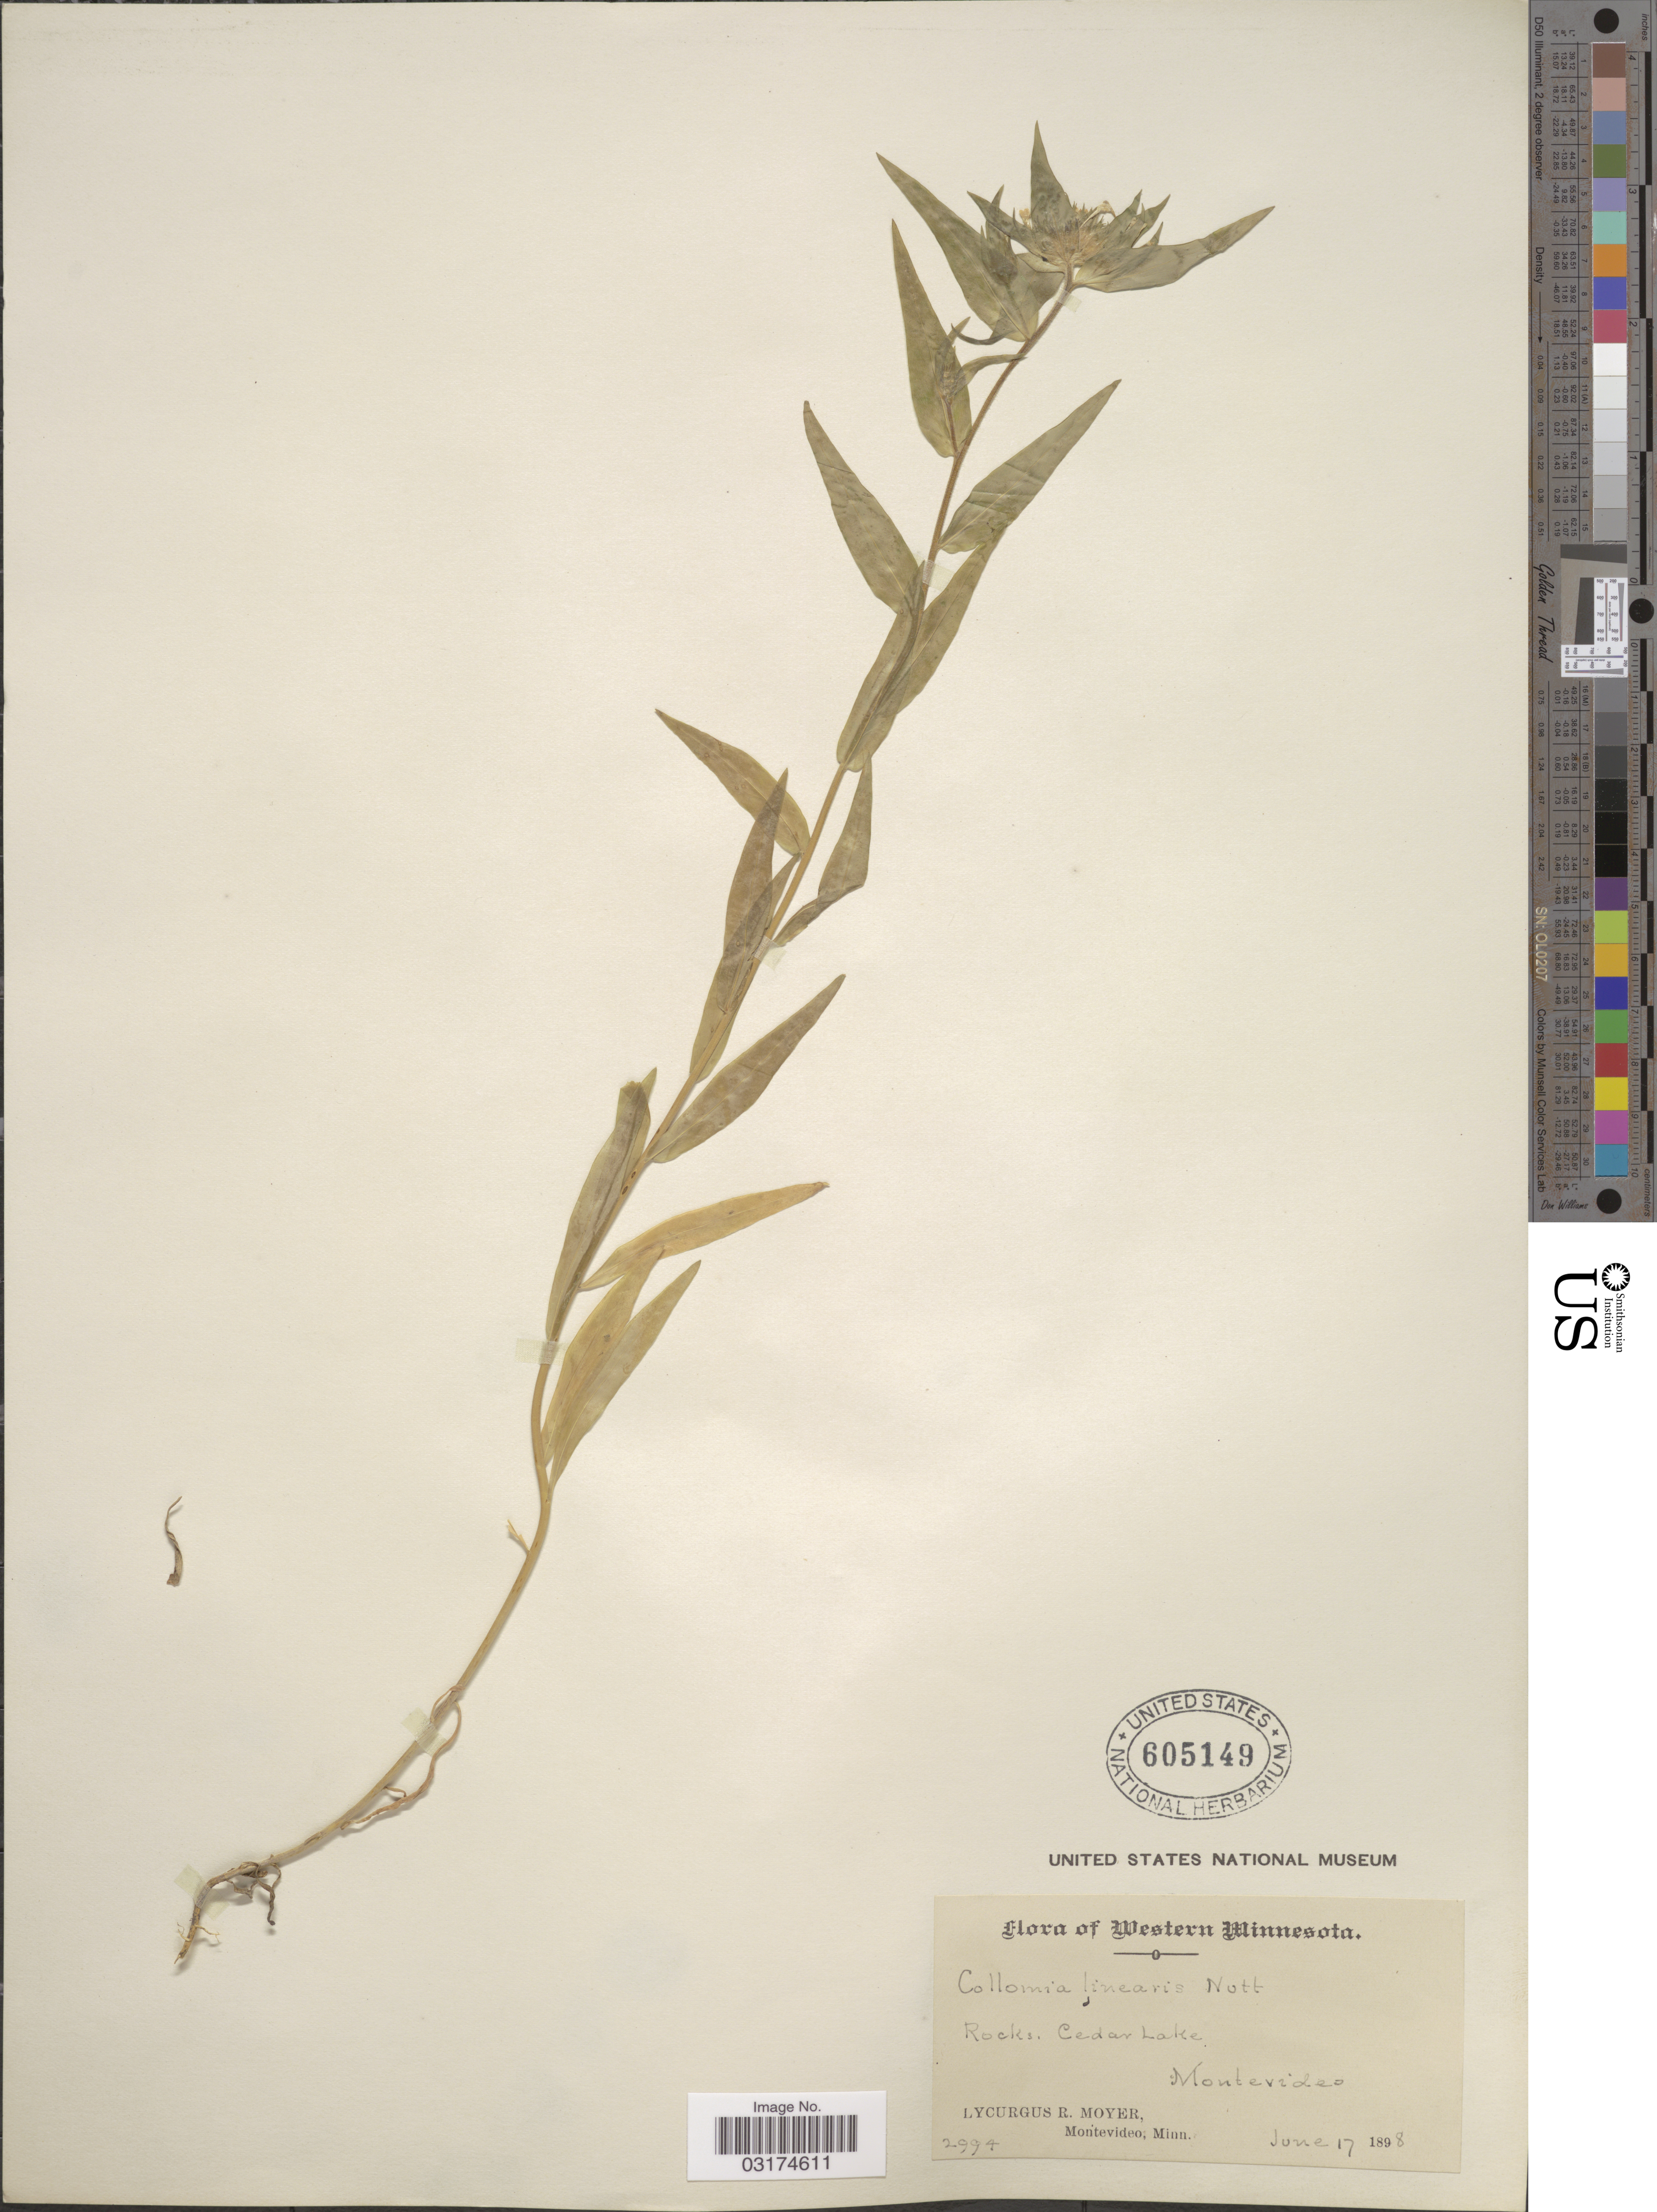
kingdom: Plantae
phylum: Tracheophyta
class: Magnoliopsida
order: Ericales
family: Polemoniaceae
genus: Collomia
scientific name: Collomia linearis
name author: Nutt.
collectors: L. Moyer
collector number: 2994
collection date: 1898-06-17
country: United States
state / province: Minnesota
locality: Western Minnesota. Rocks. Cedar Lake. Montevideo.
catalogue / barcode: US 605149